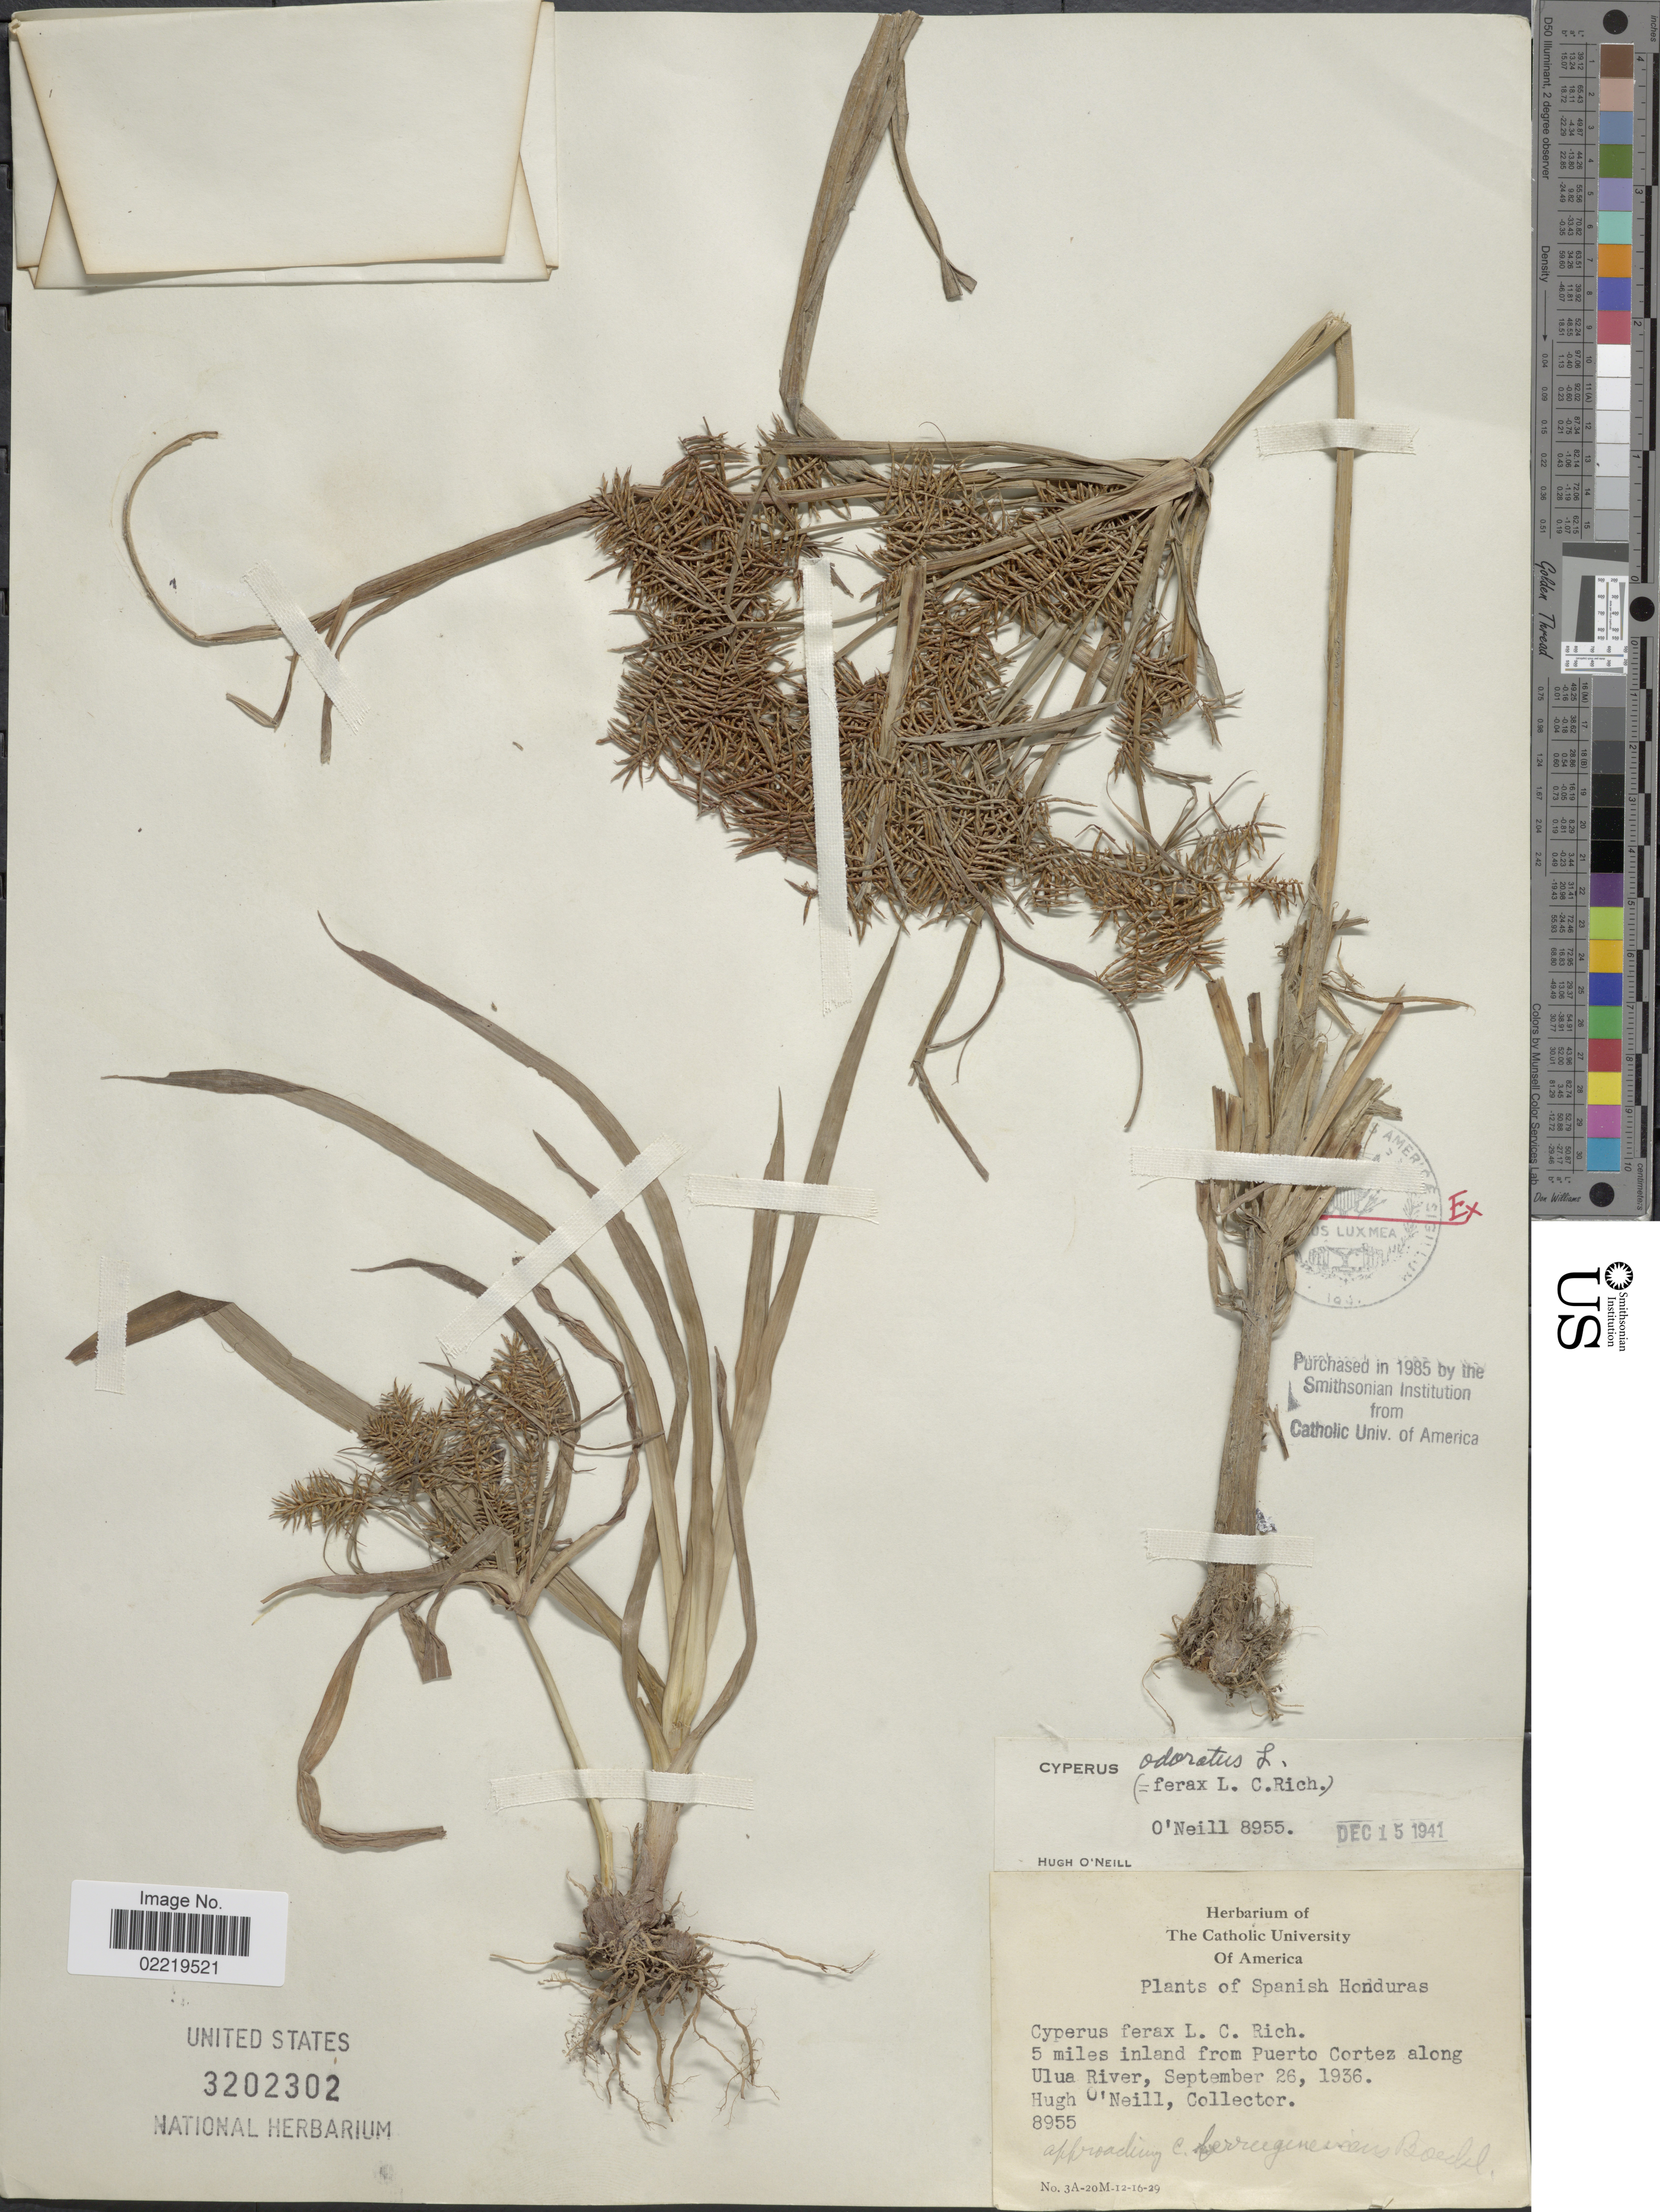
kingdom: Plantae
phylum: Tracheophyta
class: Liliopsida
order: Poales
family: Cyperaceae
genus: Cyperus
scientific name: Cyperus odoratus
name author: L.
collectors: H. O'Neill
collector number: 8955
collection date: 1936-09-26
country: Honduras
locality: Spanish Honduras, 5 miles inland from Puerto Cortez along Ulua River.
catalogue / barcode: US 3202302